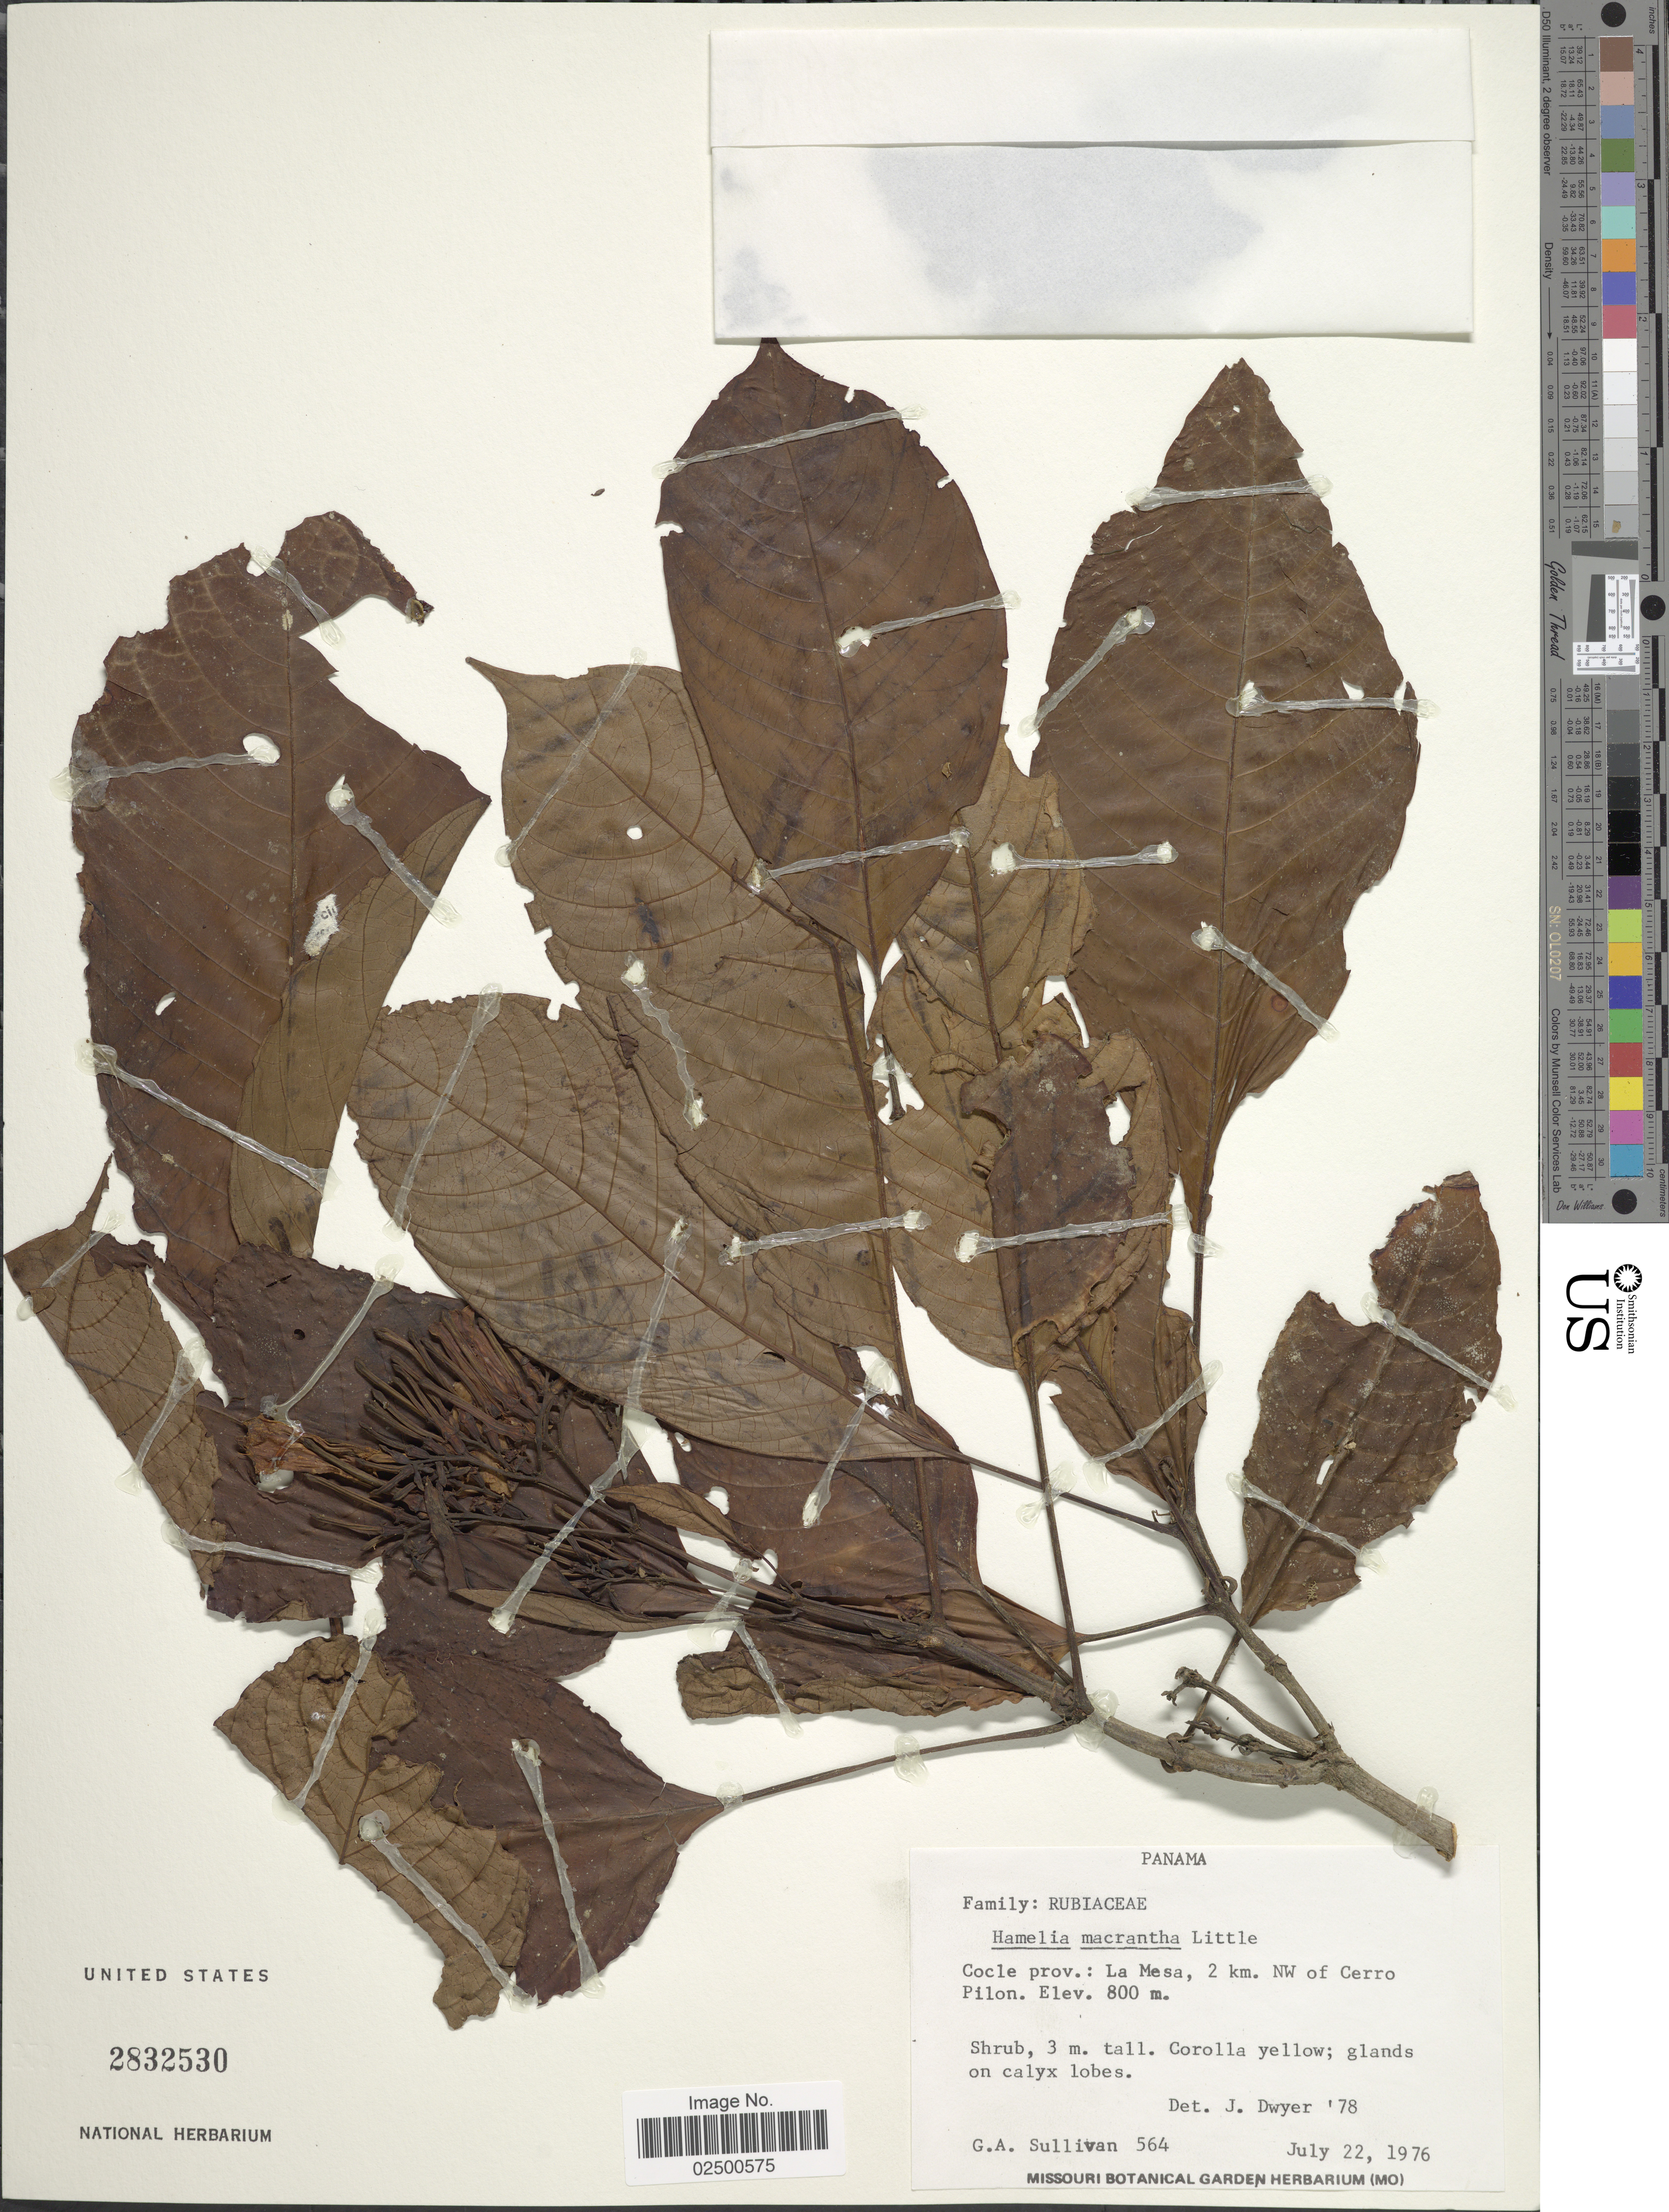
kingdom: Plantae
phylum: Tracheophyta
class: Magnoliopsida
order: Gentianales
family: Rubiaceae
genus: Hamelia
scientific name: Hamelia macrantha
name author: Little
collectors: G. Sullivan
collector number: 564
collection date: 1976-07-22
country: Panama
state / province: Coclé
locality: La Mesa, 2 km. NW of Cerro Pilon.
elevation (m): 800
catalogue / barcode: US 2832530